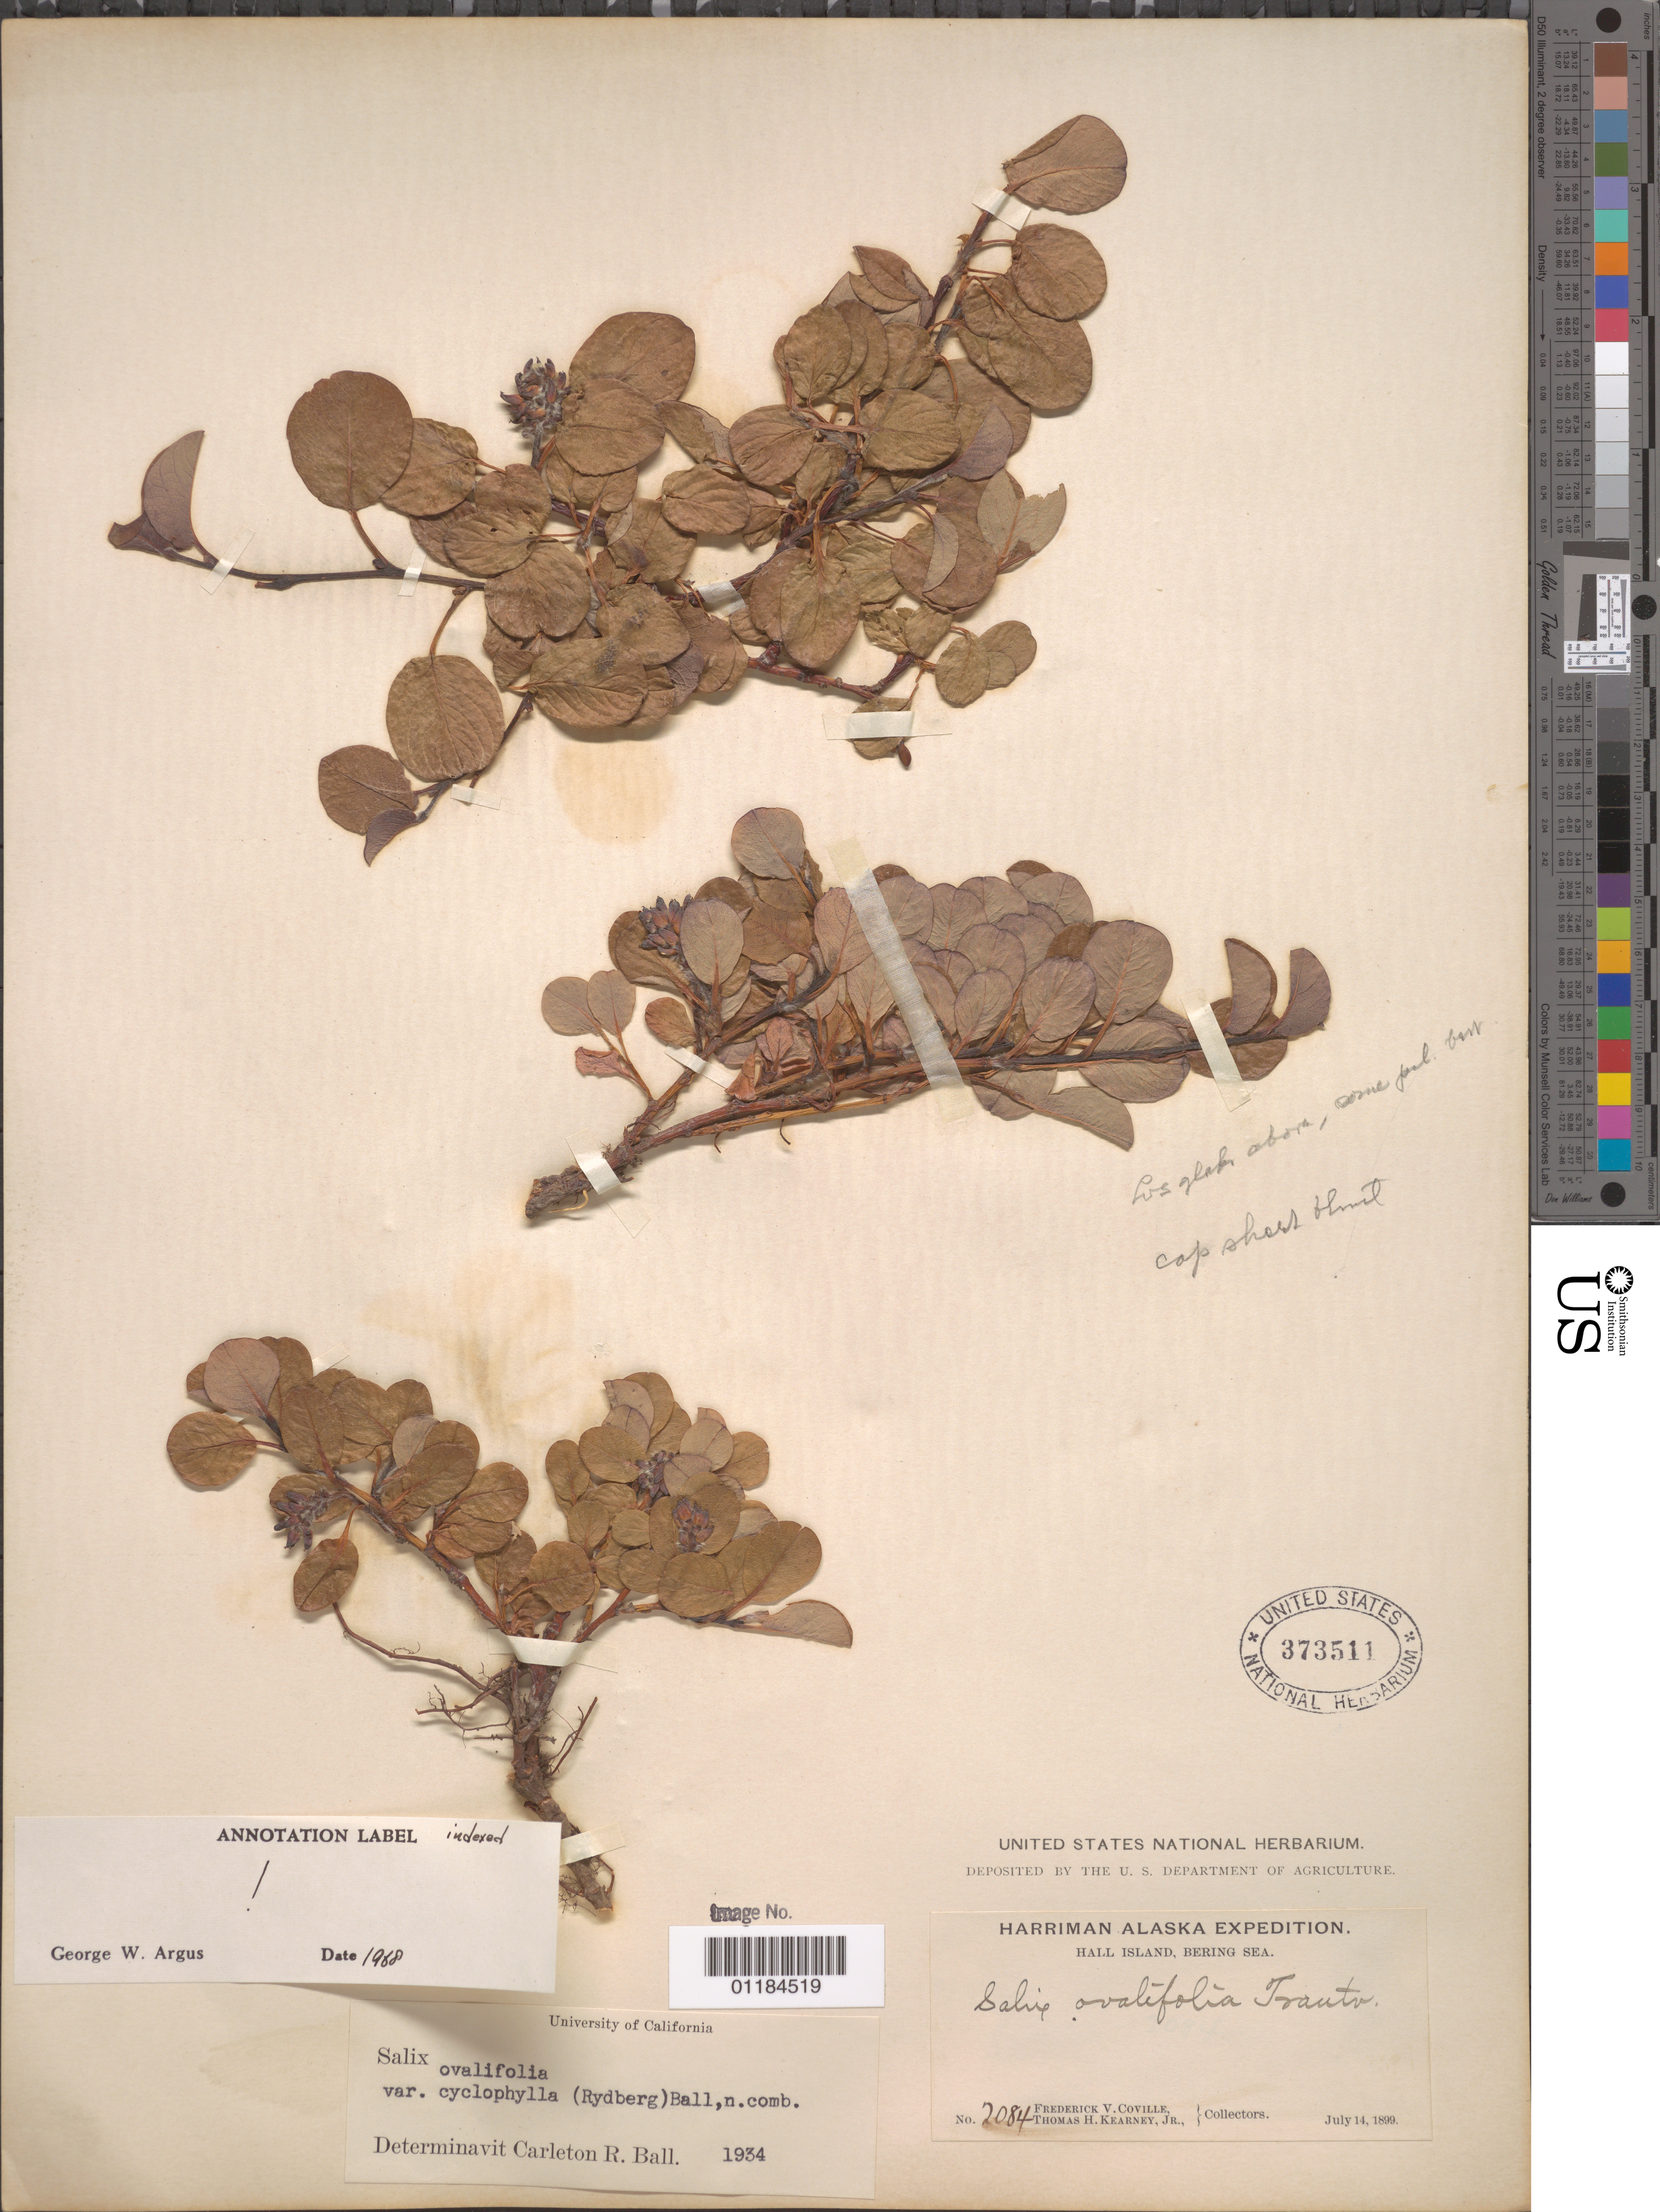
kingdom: Plantae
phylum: Tracheophyta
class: Magnoliopsida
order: Malpighiales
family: Salicaceae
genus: Salix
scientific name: Salix ovalifolia var. cyclophylla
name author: (Rydb.) C.R. Ball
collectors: F. V. Coville & T. H. Kearney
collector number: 2084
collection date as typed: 14 Jul 1899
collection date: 1899-07-14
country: United States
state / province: Alaska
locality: Hall Island, Bering Sea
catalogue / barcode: US 373511